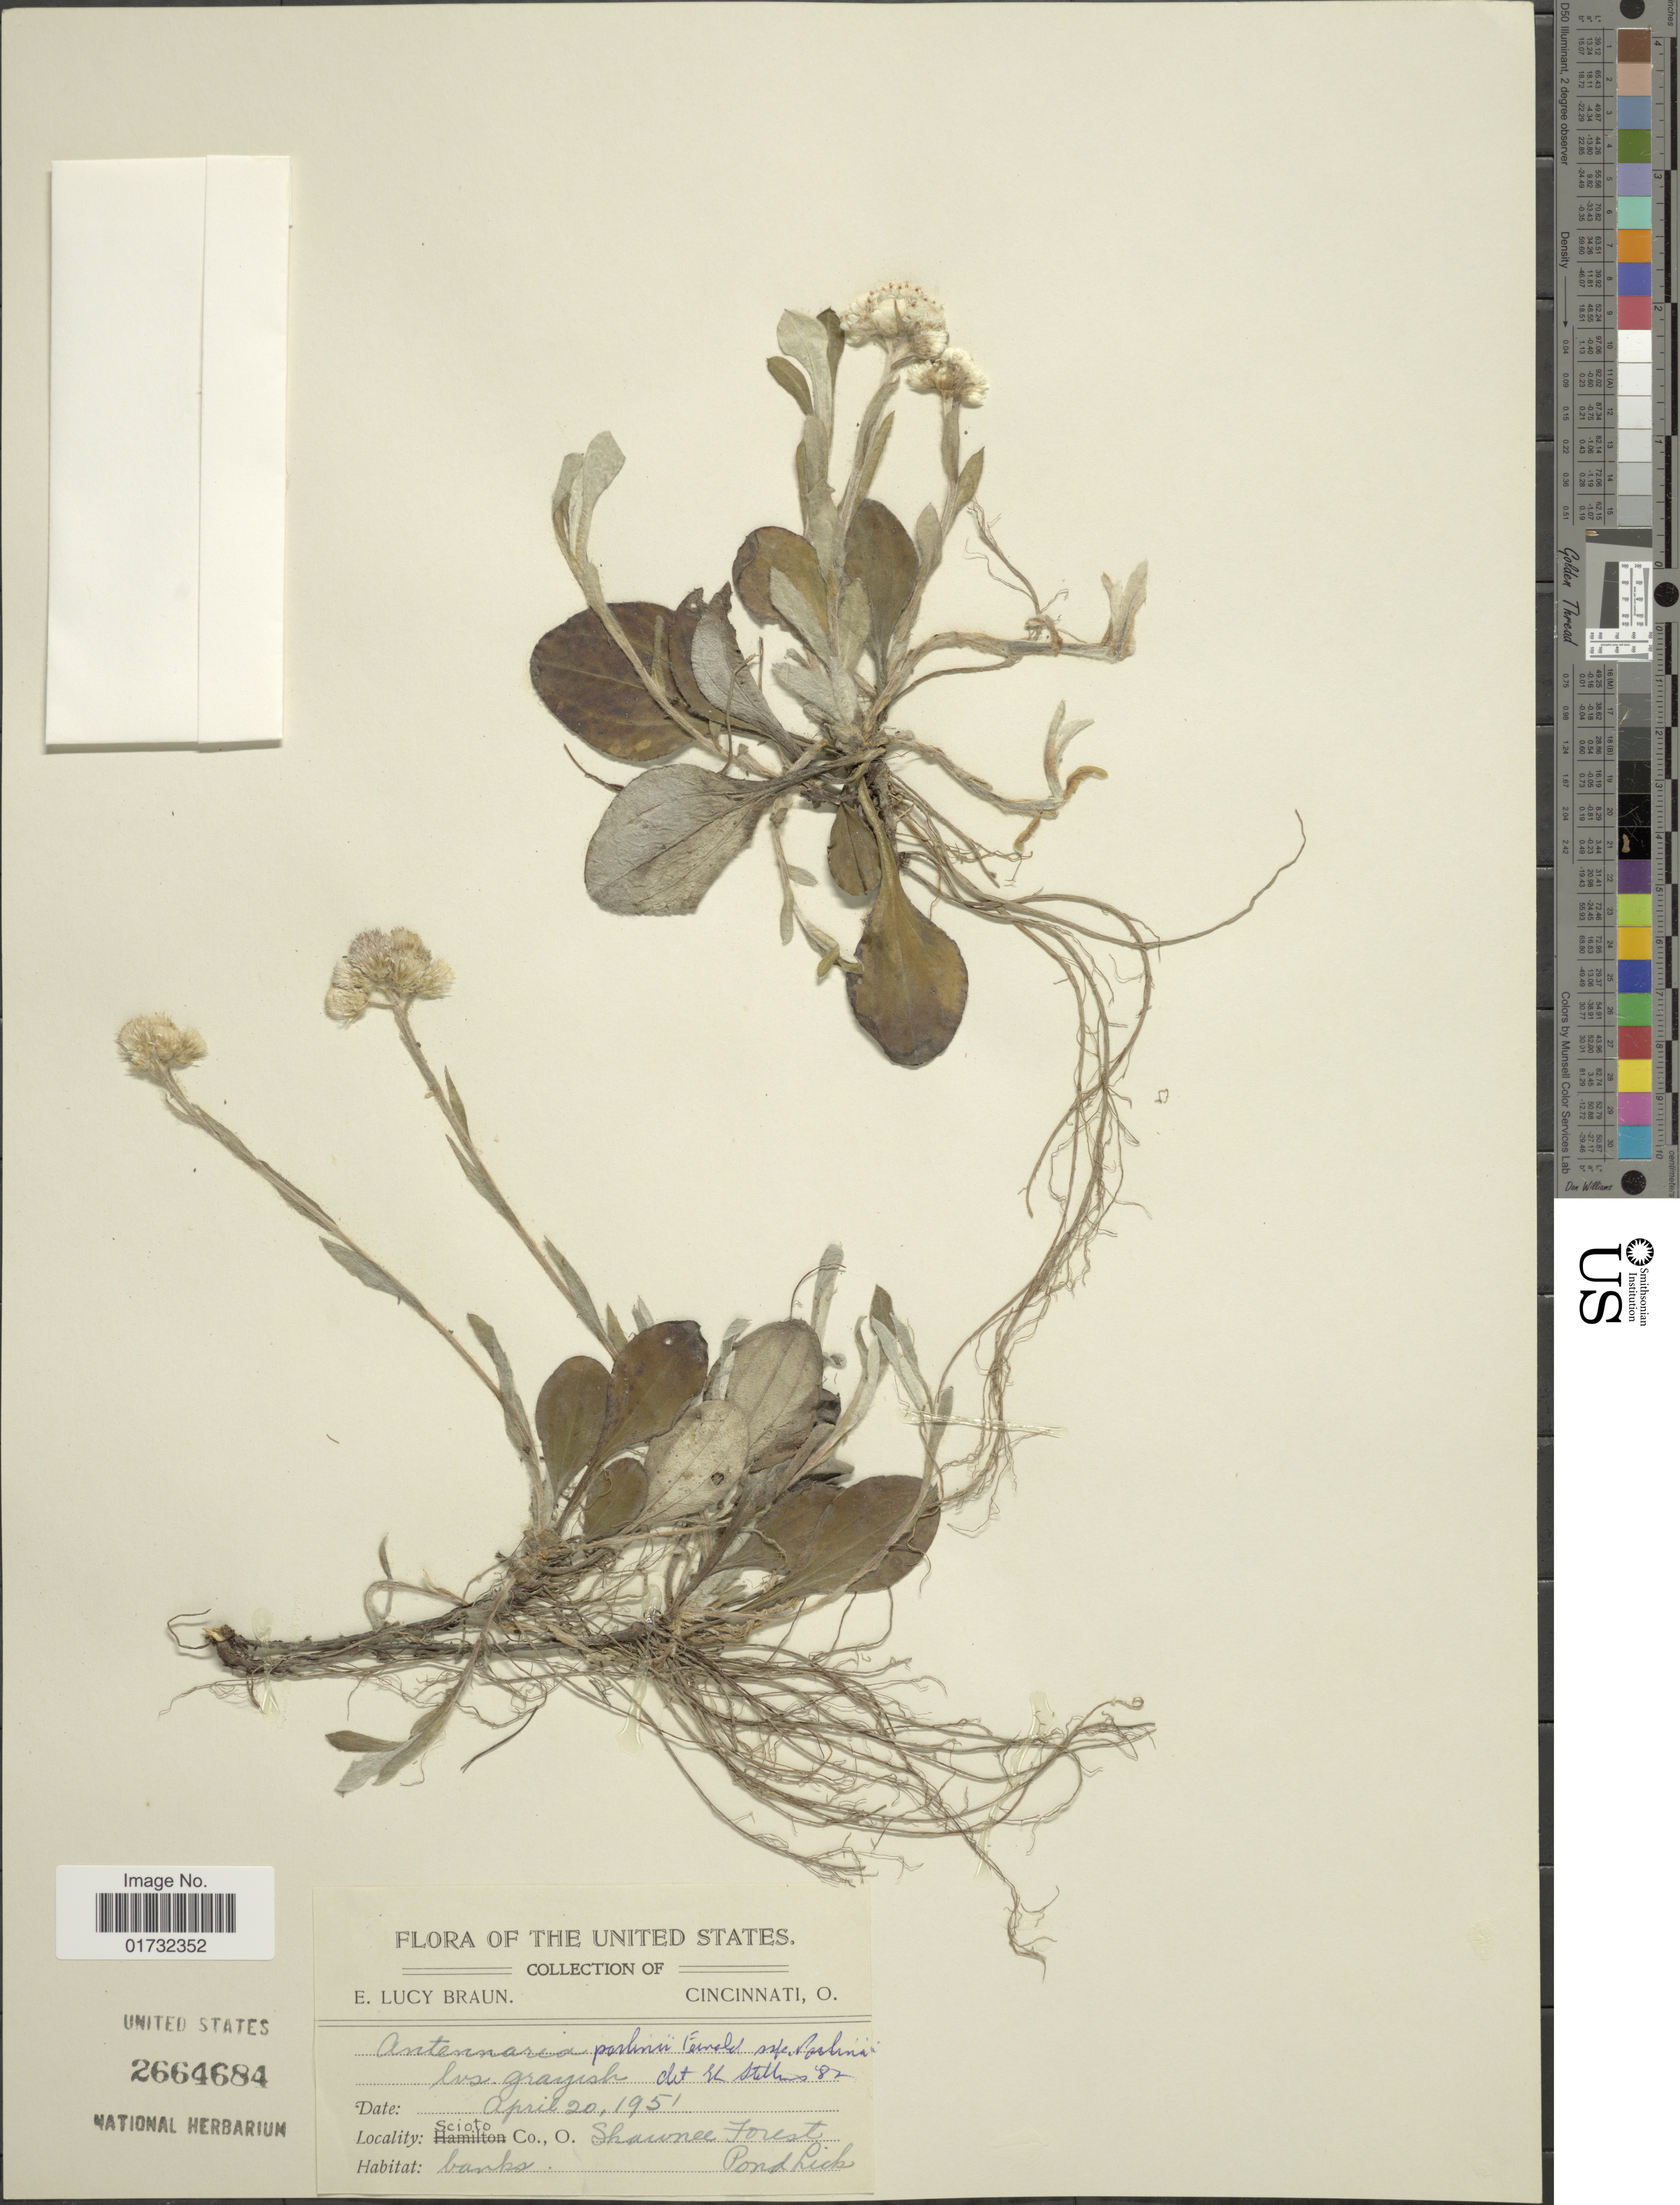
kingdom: Plantae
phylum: Tracheophyta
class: Magnoliopsida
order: Asterales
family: Asteraceae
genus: Antennaria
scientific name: Antennaria parlinii subsp. parlinii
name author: Fernald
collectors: E. L. Braun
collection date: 1951-04-20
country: United States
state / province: Ohio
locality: Scioto Co. Shawnee Forest. Pond Lick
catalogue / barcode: US 2664684